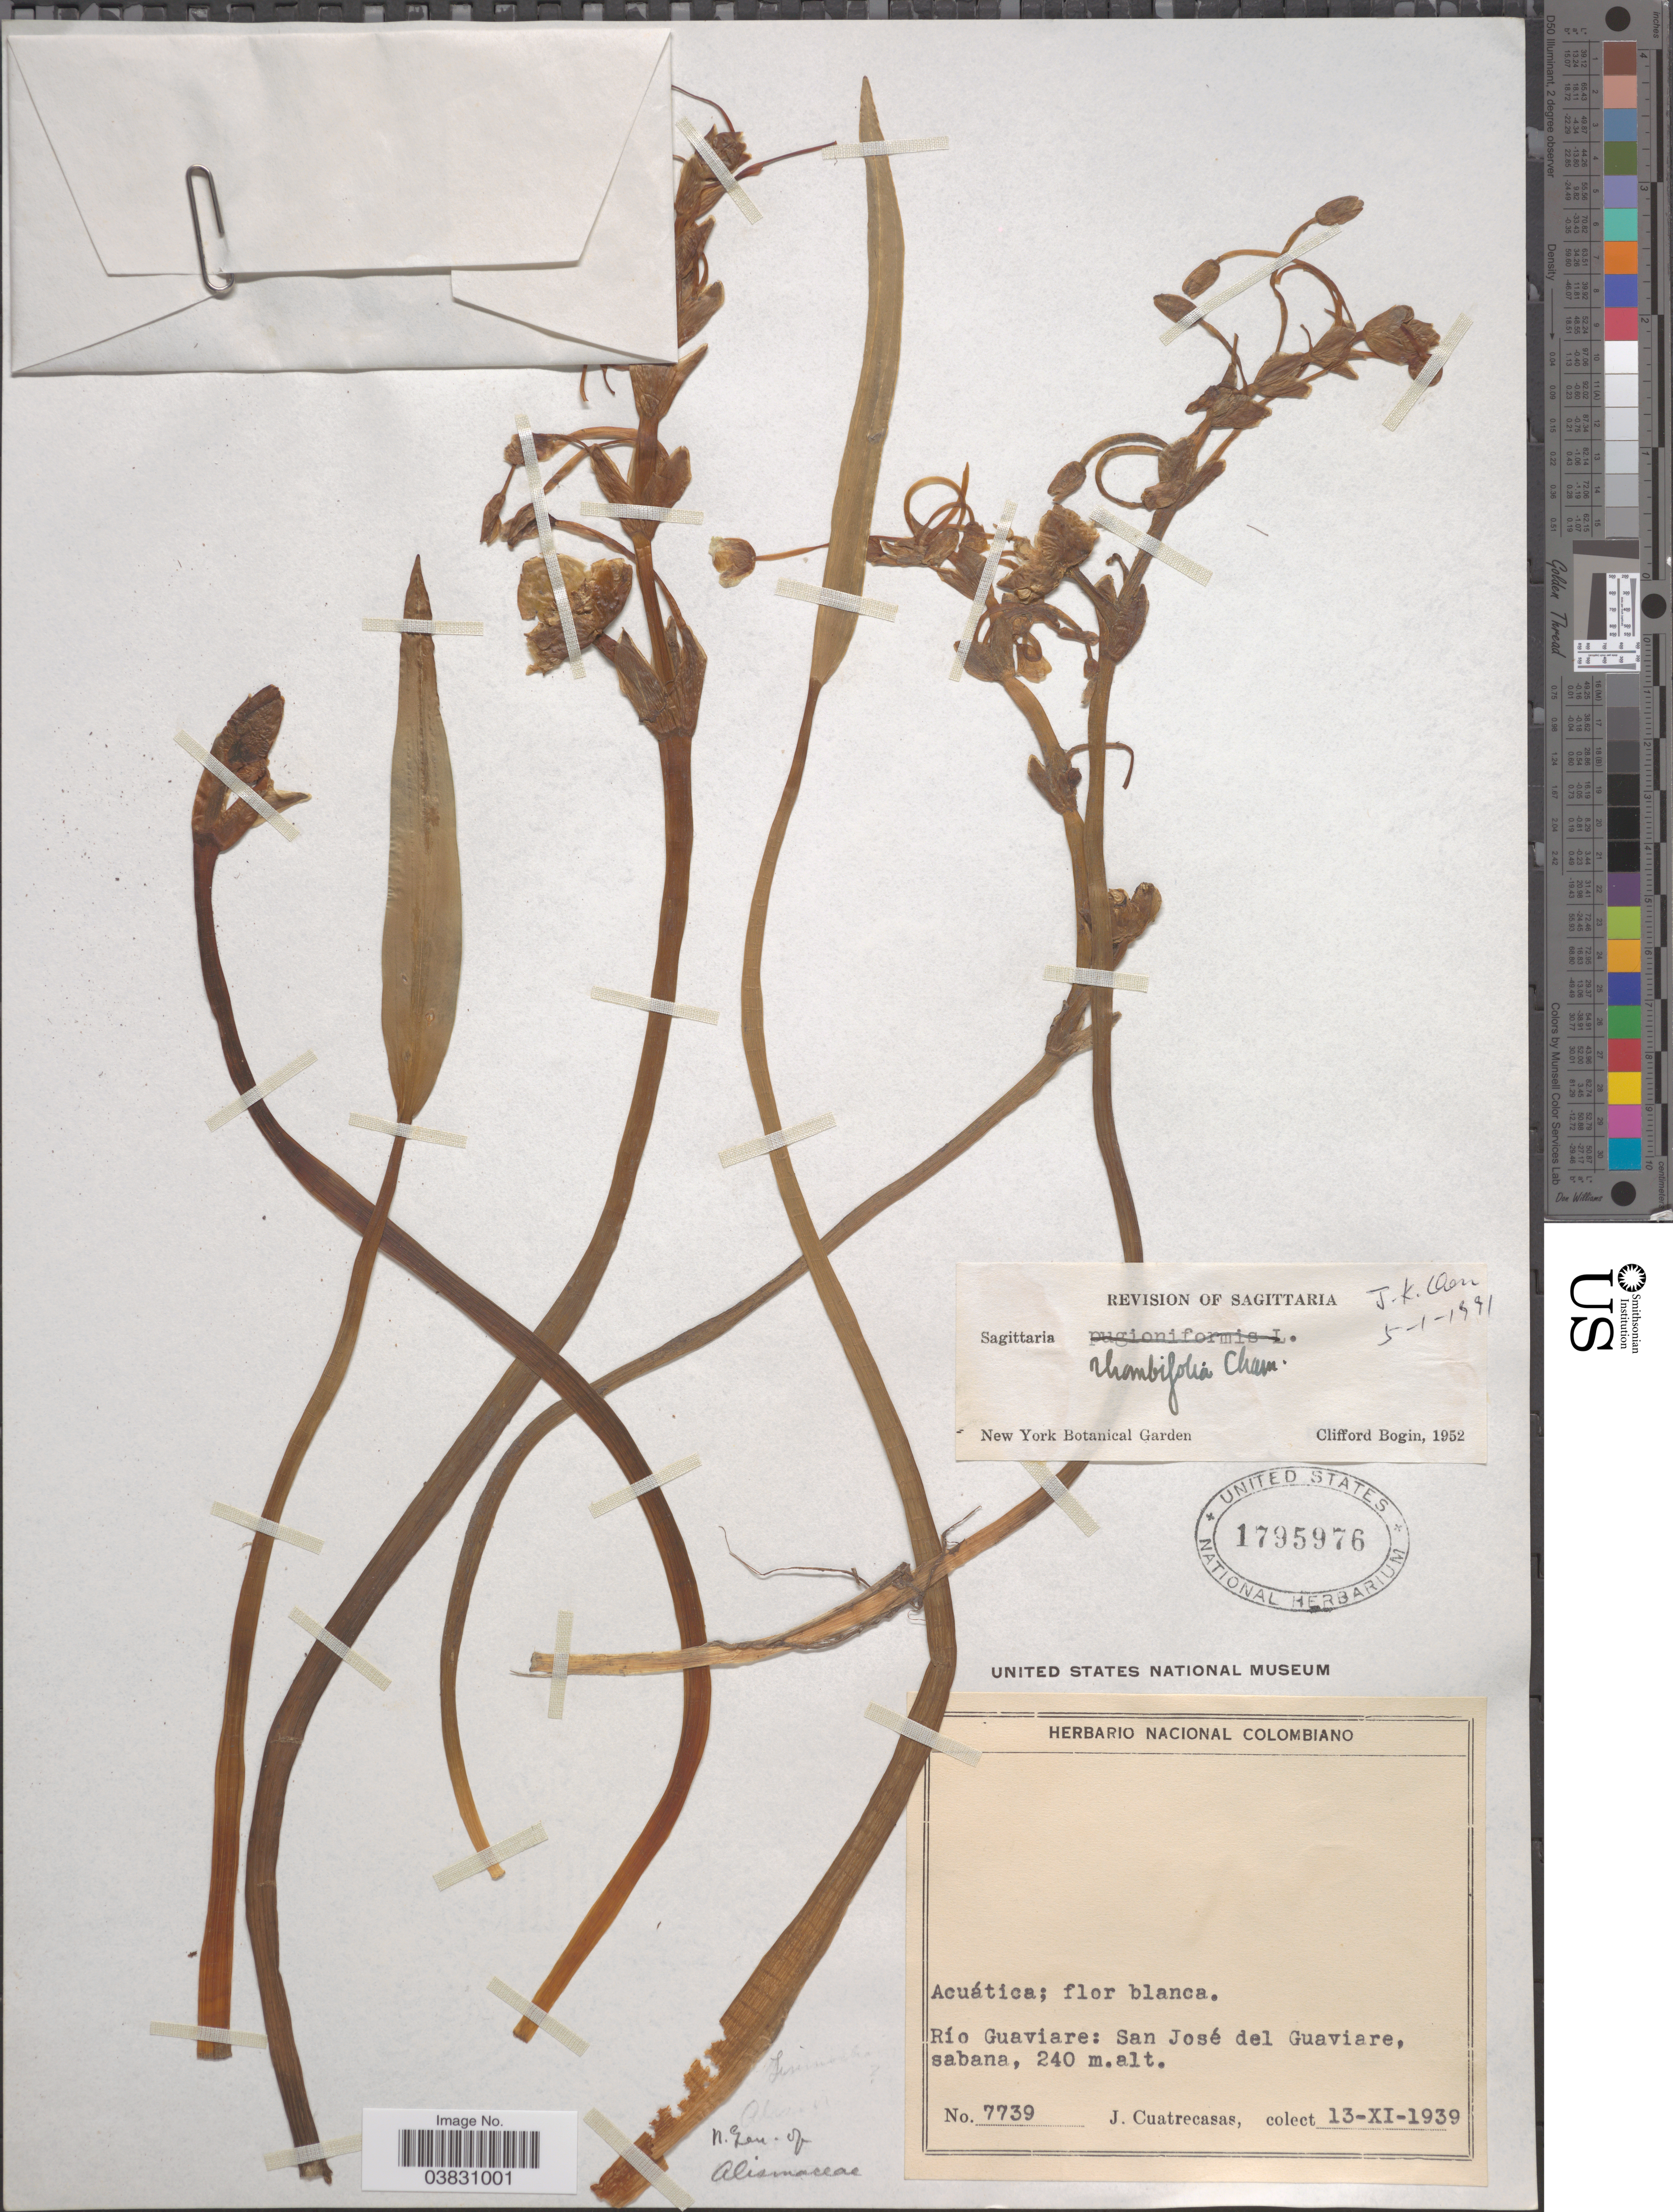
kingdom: Plantae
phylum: Tracheophyta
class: Liliopsida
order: Alismatales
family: Alismataceae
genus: Sagittaria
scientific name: Sagittaria rhombifolia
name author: Cham.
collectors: J. Cuatrecasas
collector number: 7739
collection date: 1939-11-13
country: Colombia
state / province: Guaviare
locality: Río Guaviare: San José del Guaviare, sabana.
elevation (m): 240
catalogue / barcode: US 1795976